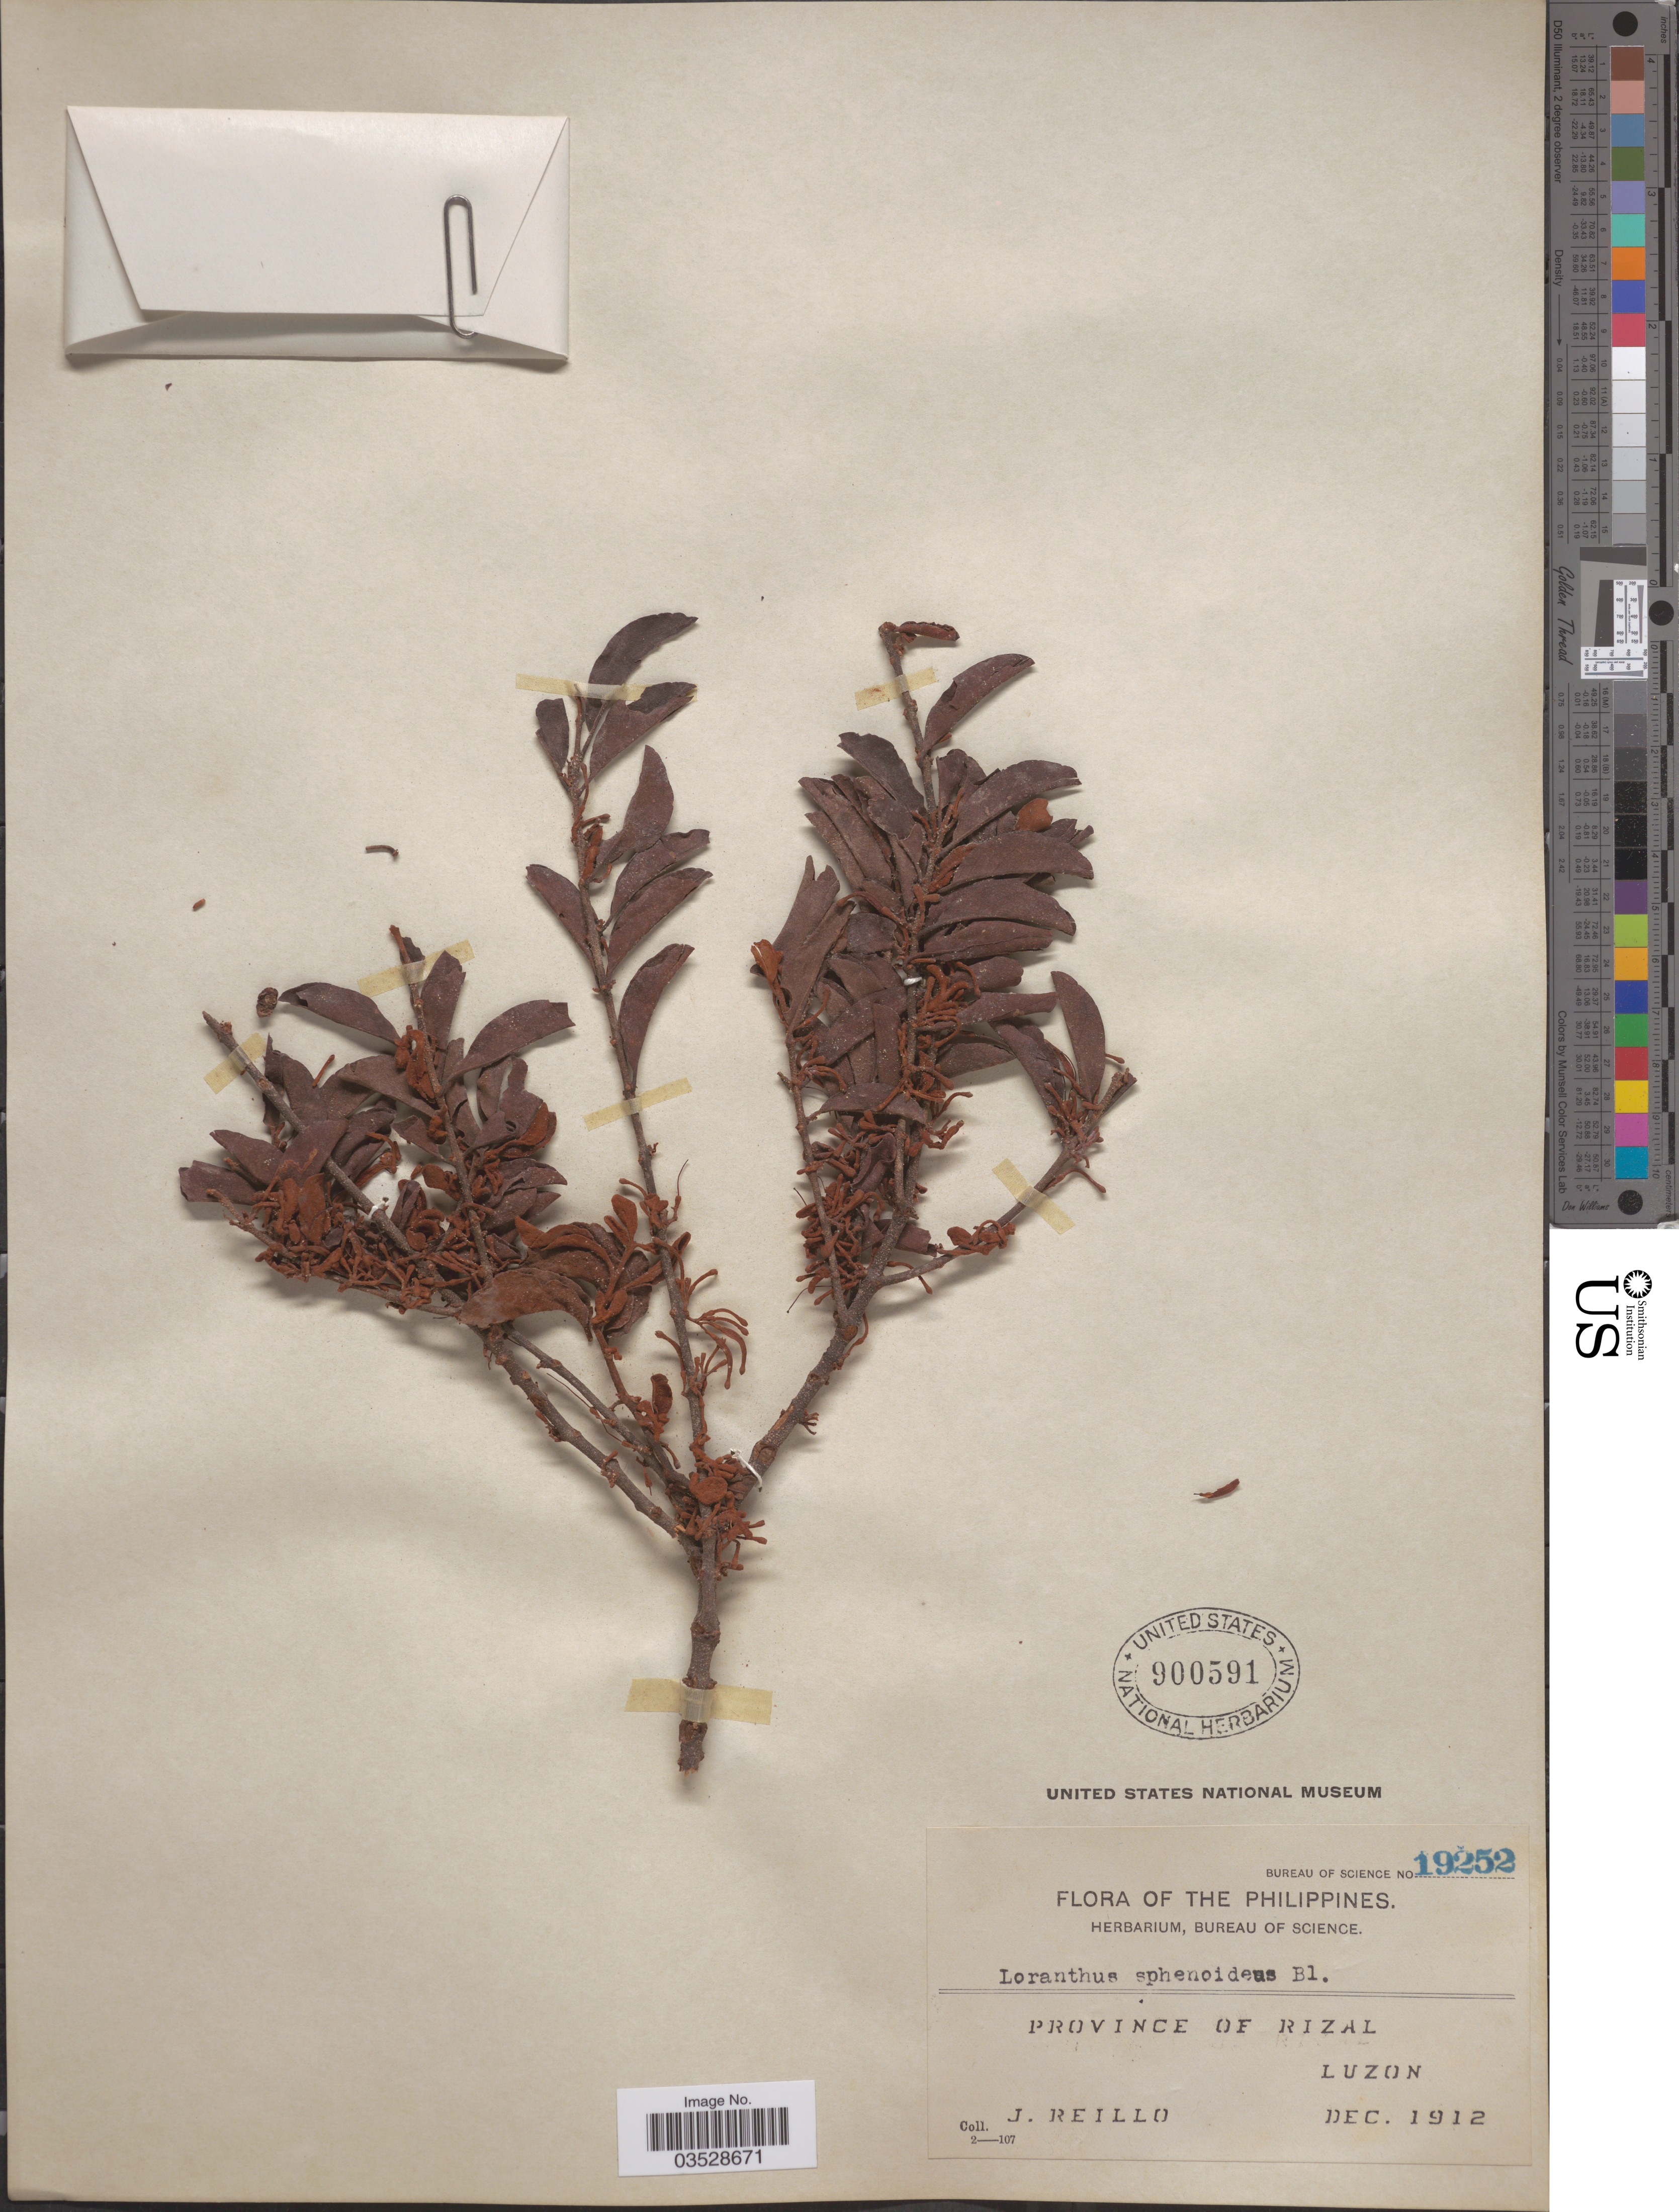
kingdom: Plantae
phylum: Tracheophyta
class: Magnoliopsida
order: Santalales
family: Loranthaceae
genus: Loranthus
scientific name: Loranthus sphenoideus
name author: Blume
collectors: J. Reillo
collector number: Bureau of Science 19252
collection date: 1912-12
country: Philippines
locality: Province of Rizal. Luzon.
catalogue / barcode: US 900591